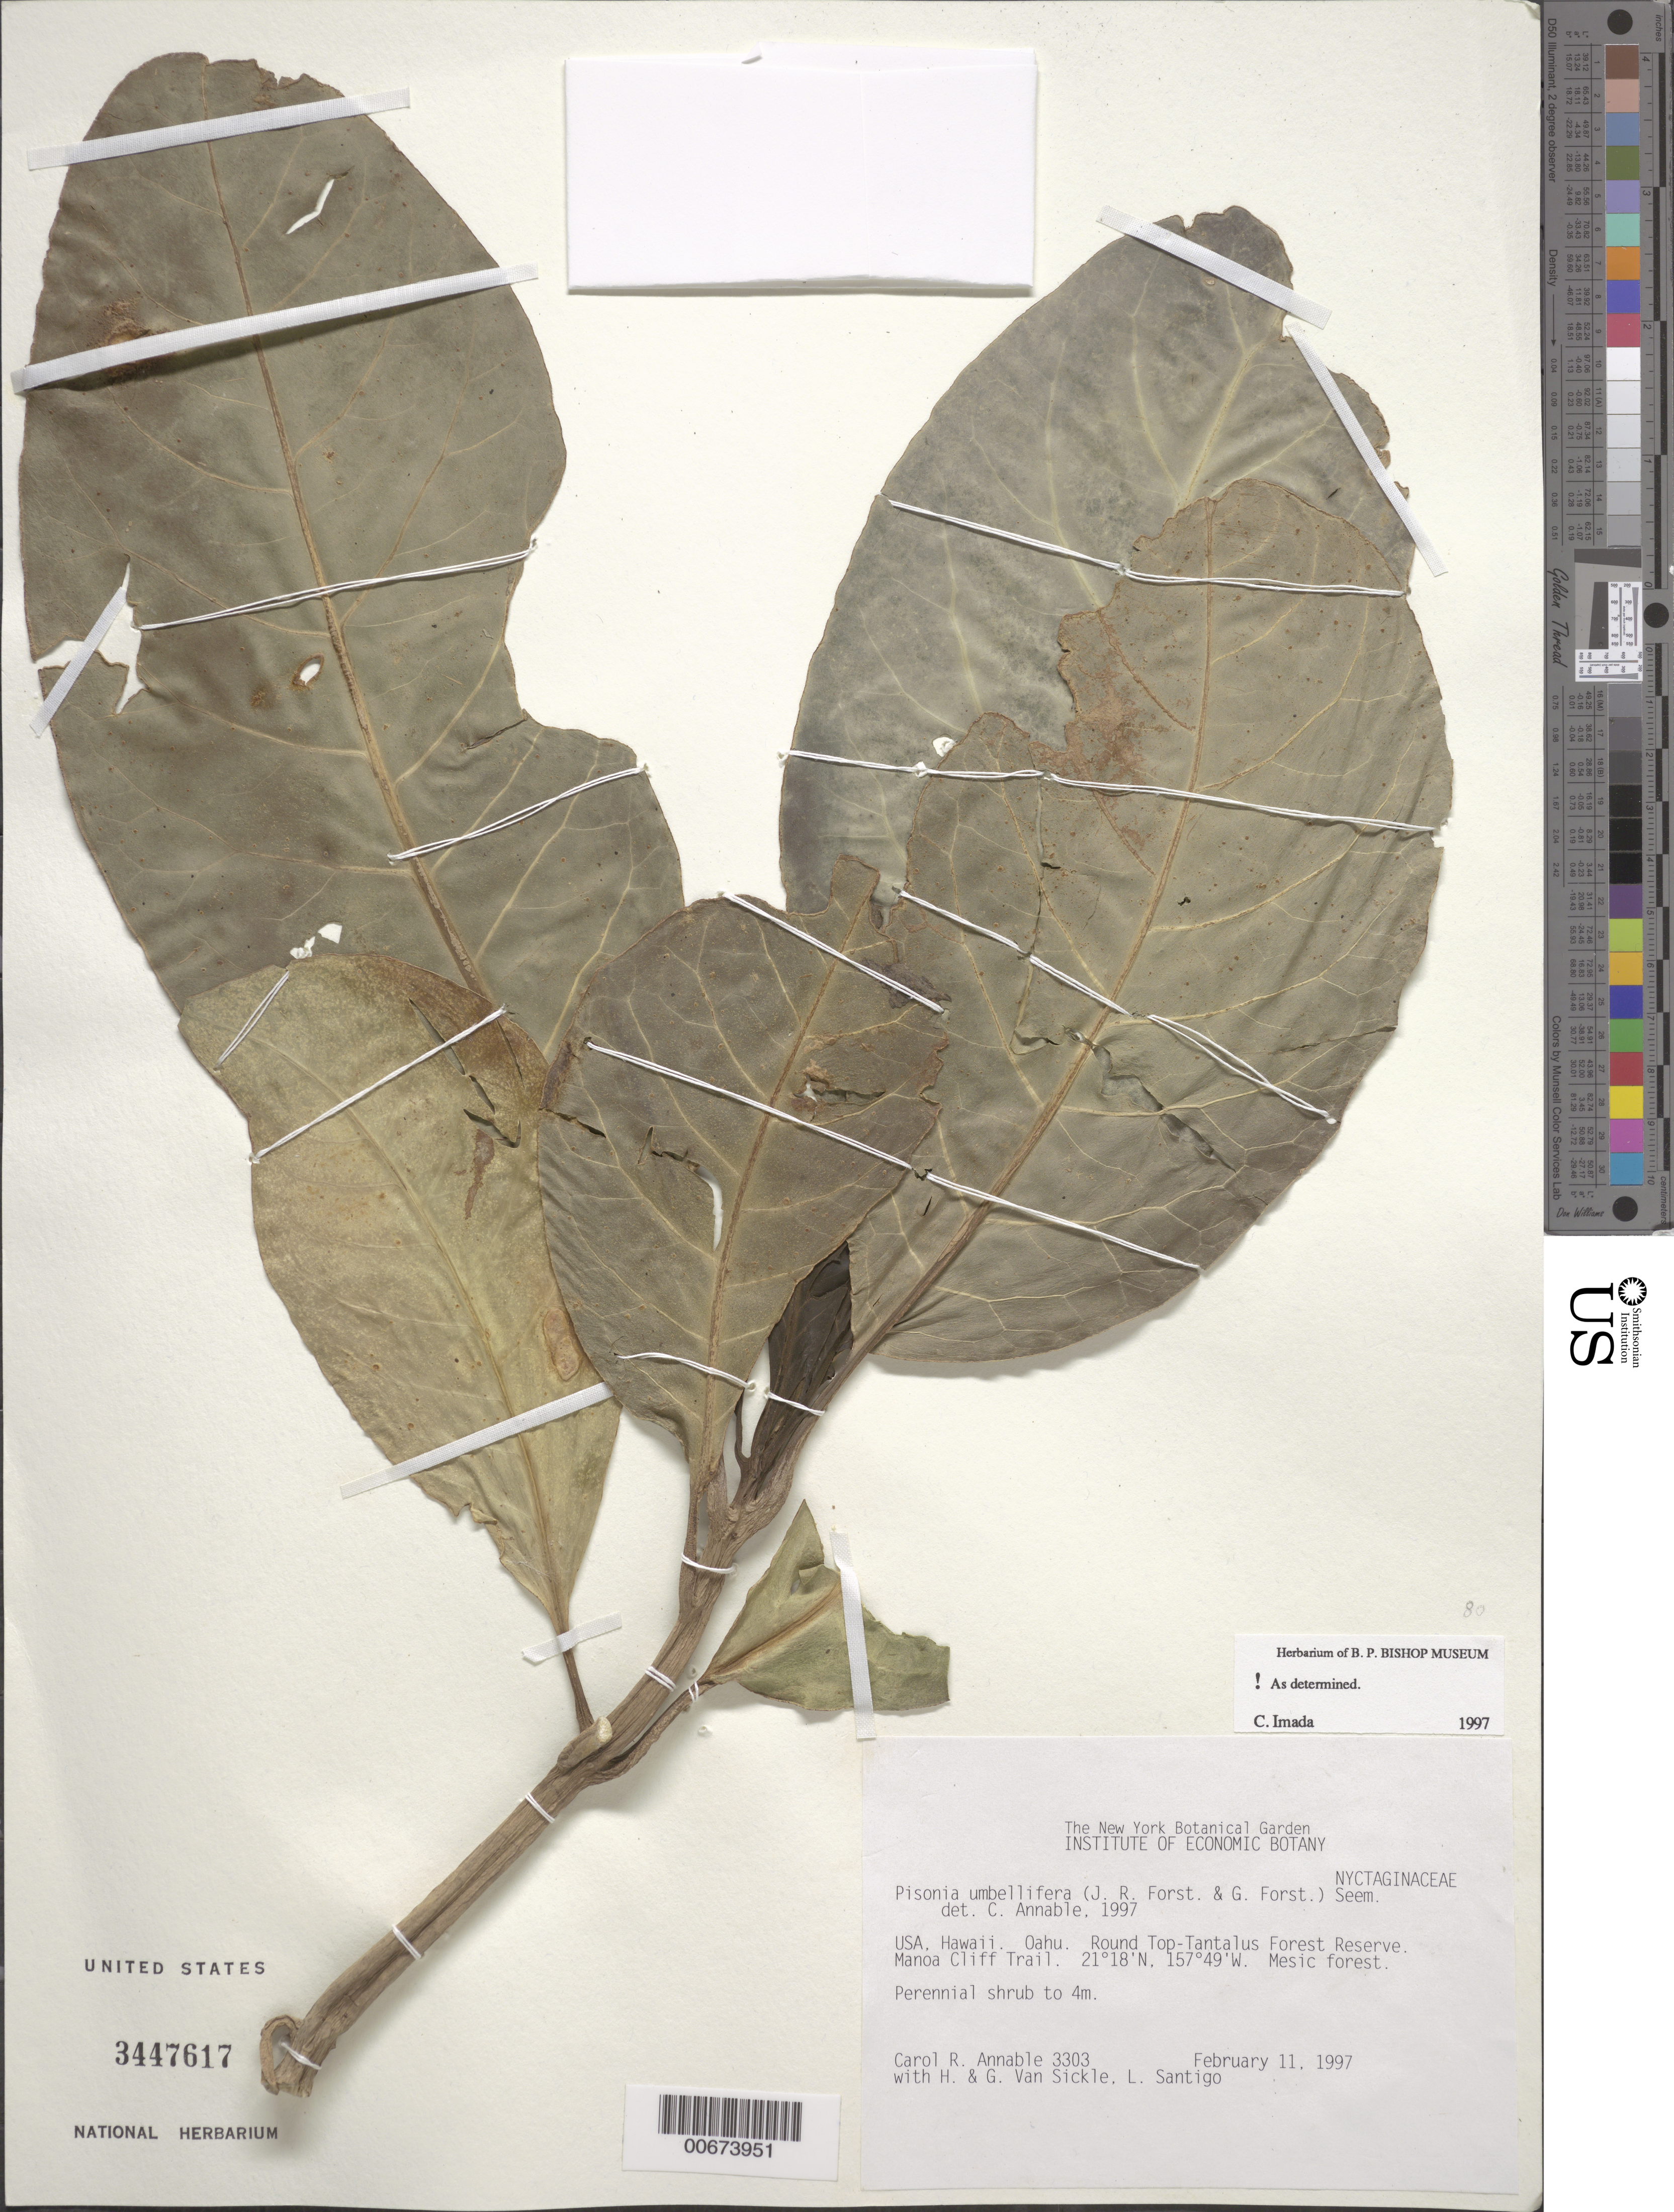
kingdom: Plantae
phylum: Tracheophyta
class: Magnoliopsida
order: Caryophyllales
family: Nyctaginaceae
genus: Ceodes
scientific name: Ceodes umbellifera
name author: J.R. Forst. & G. Forst.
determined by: Wagner, W. L., (BOT), Smithsonian Institution - National Museum of Natural History (UNITED STATES)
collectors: C. R. Annable, H. Van Sickle, G. A. Van Sickle & L. Santigo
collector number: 3303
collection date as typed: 11 Feb 1997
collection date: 1997-02-11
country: United States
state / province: Hawaii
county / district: Honolulu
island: Oahu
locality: Round Top-Tantalus Forest Reserve, Manoa Cliff Trail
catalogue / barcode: US 3447617